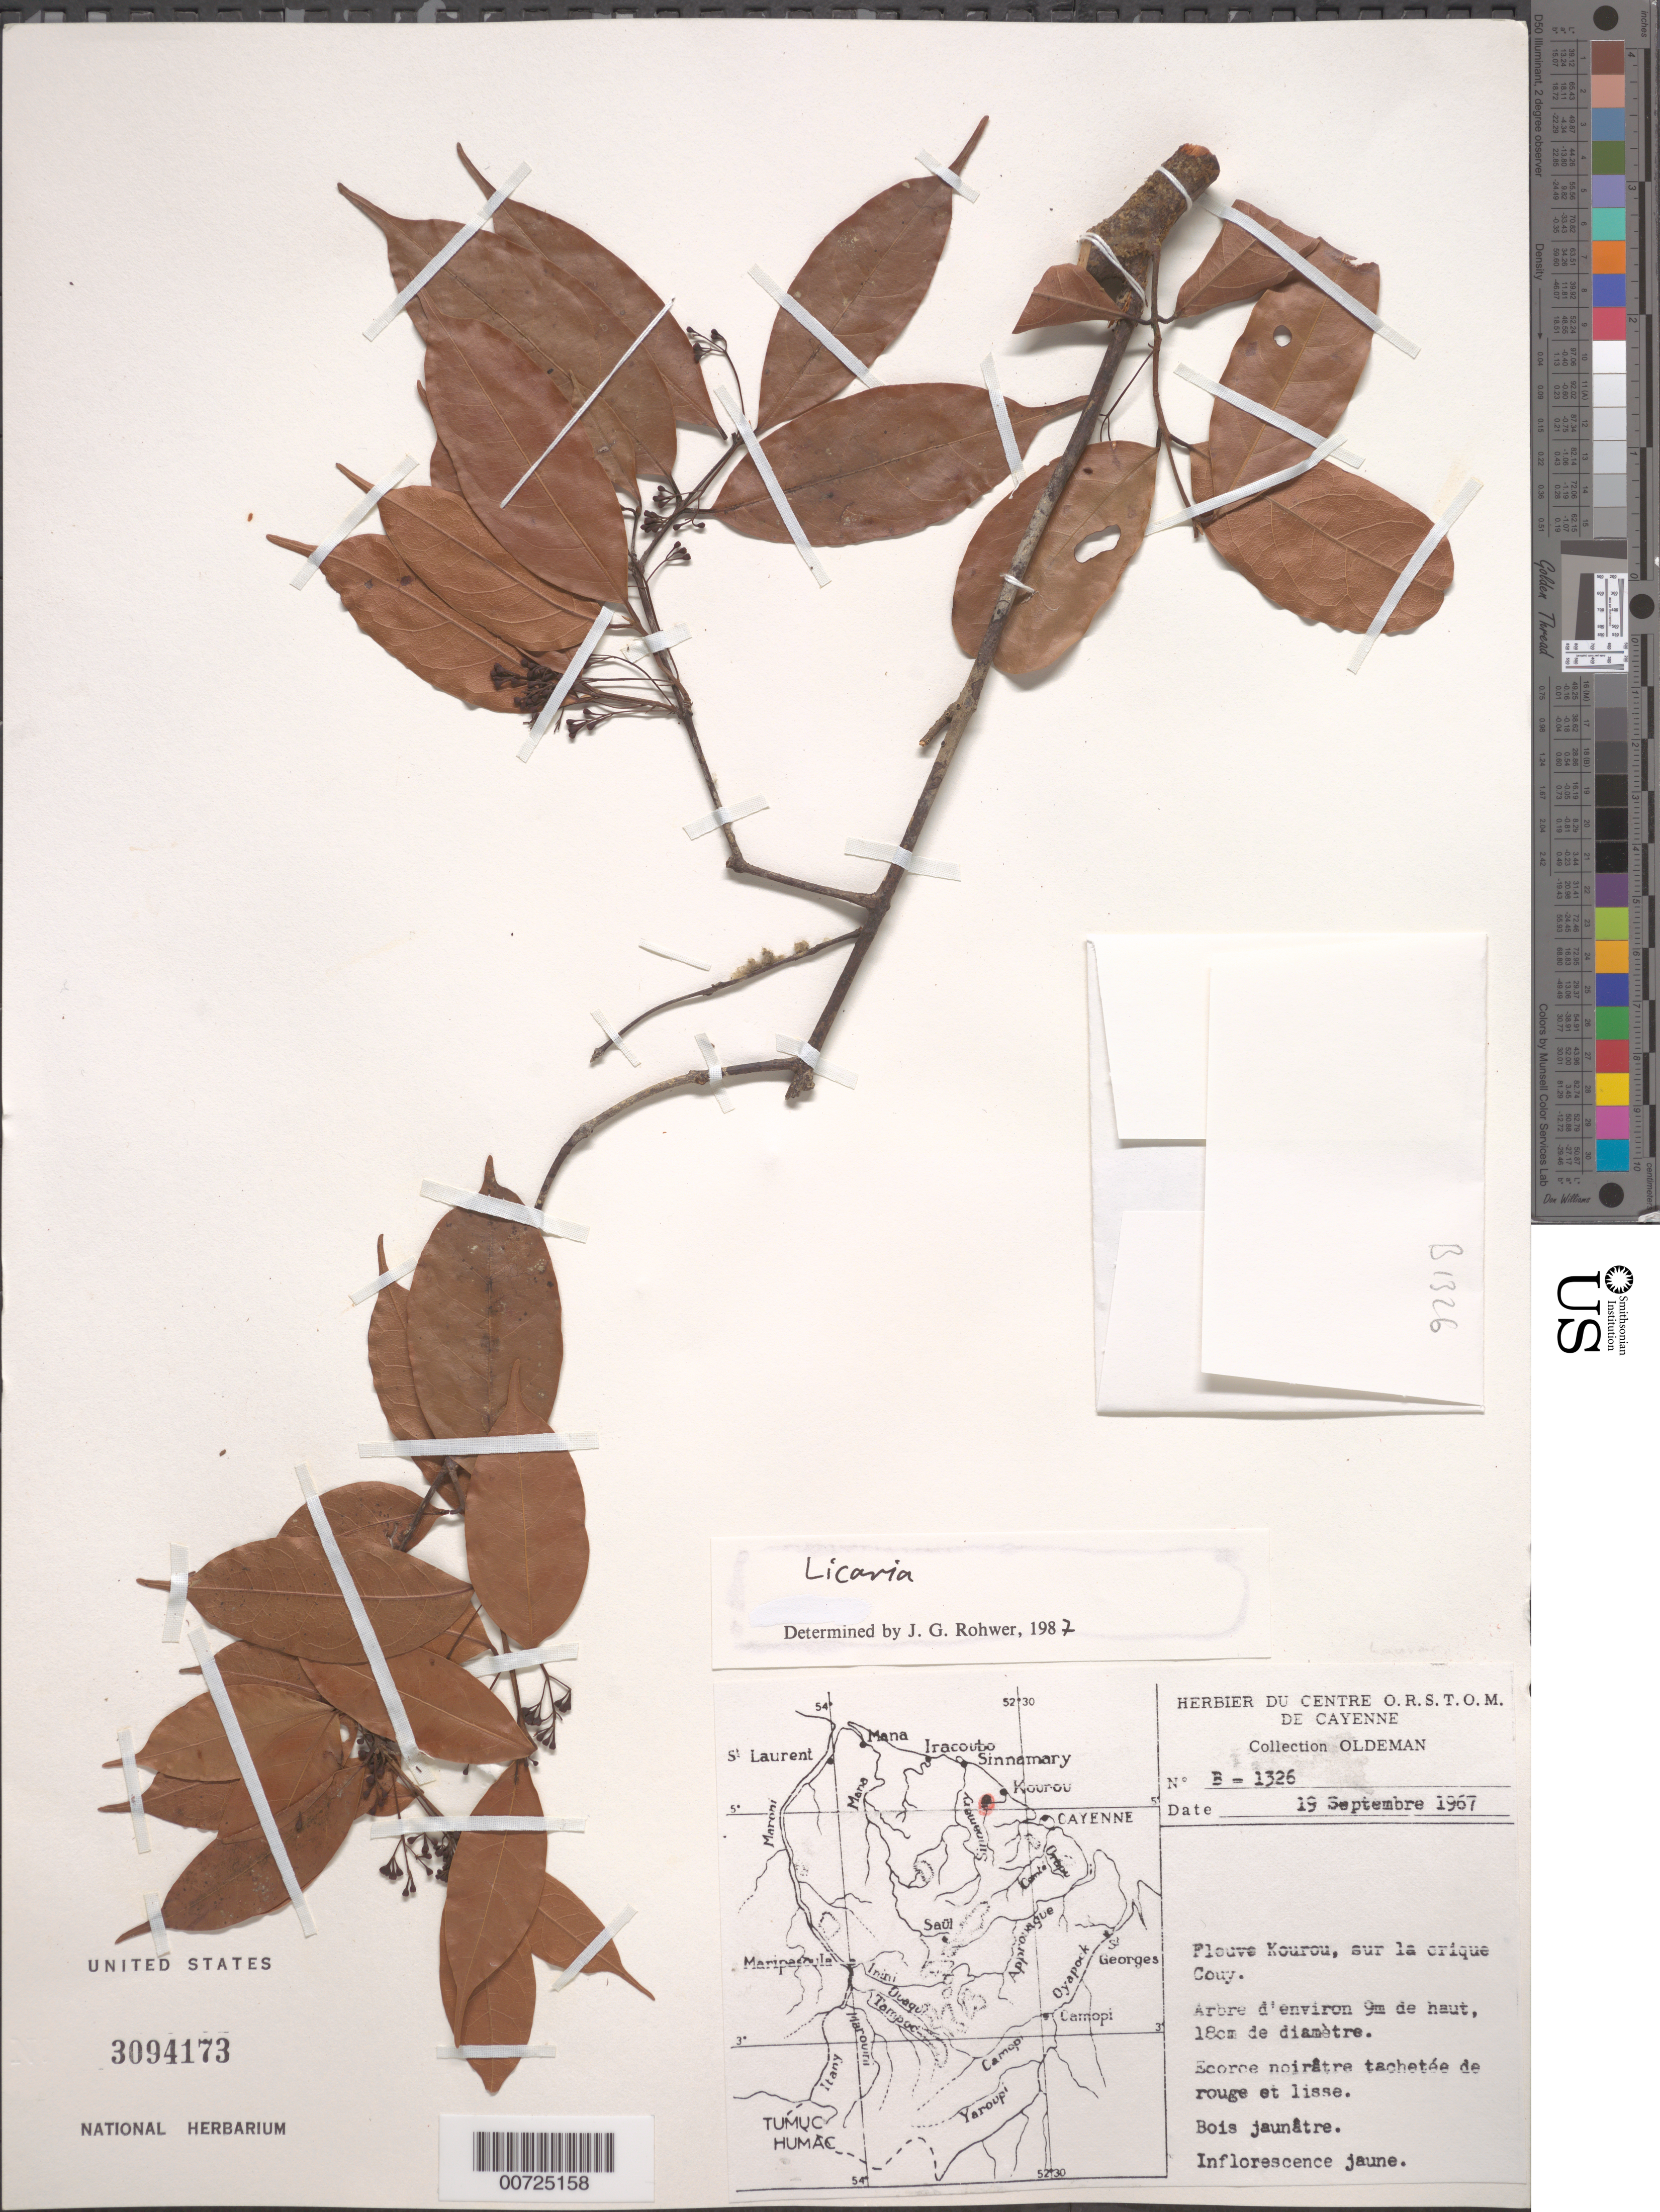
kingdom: Plantae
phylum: Tracheophyta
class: Magnoliopsida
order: Laurales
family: Lauraceae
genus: Licaria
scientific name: Licaria sp.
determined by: Rohwer, J. G.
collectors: R. Oldeman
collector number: B 1326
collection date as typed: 19-Sep-67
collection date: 1967-09-19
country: French Guiana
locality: Fleuve Kourou, Crique Couy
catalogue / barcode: US 3094173